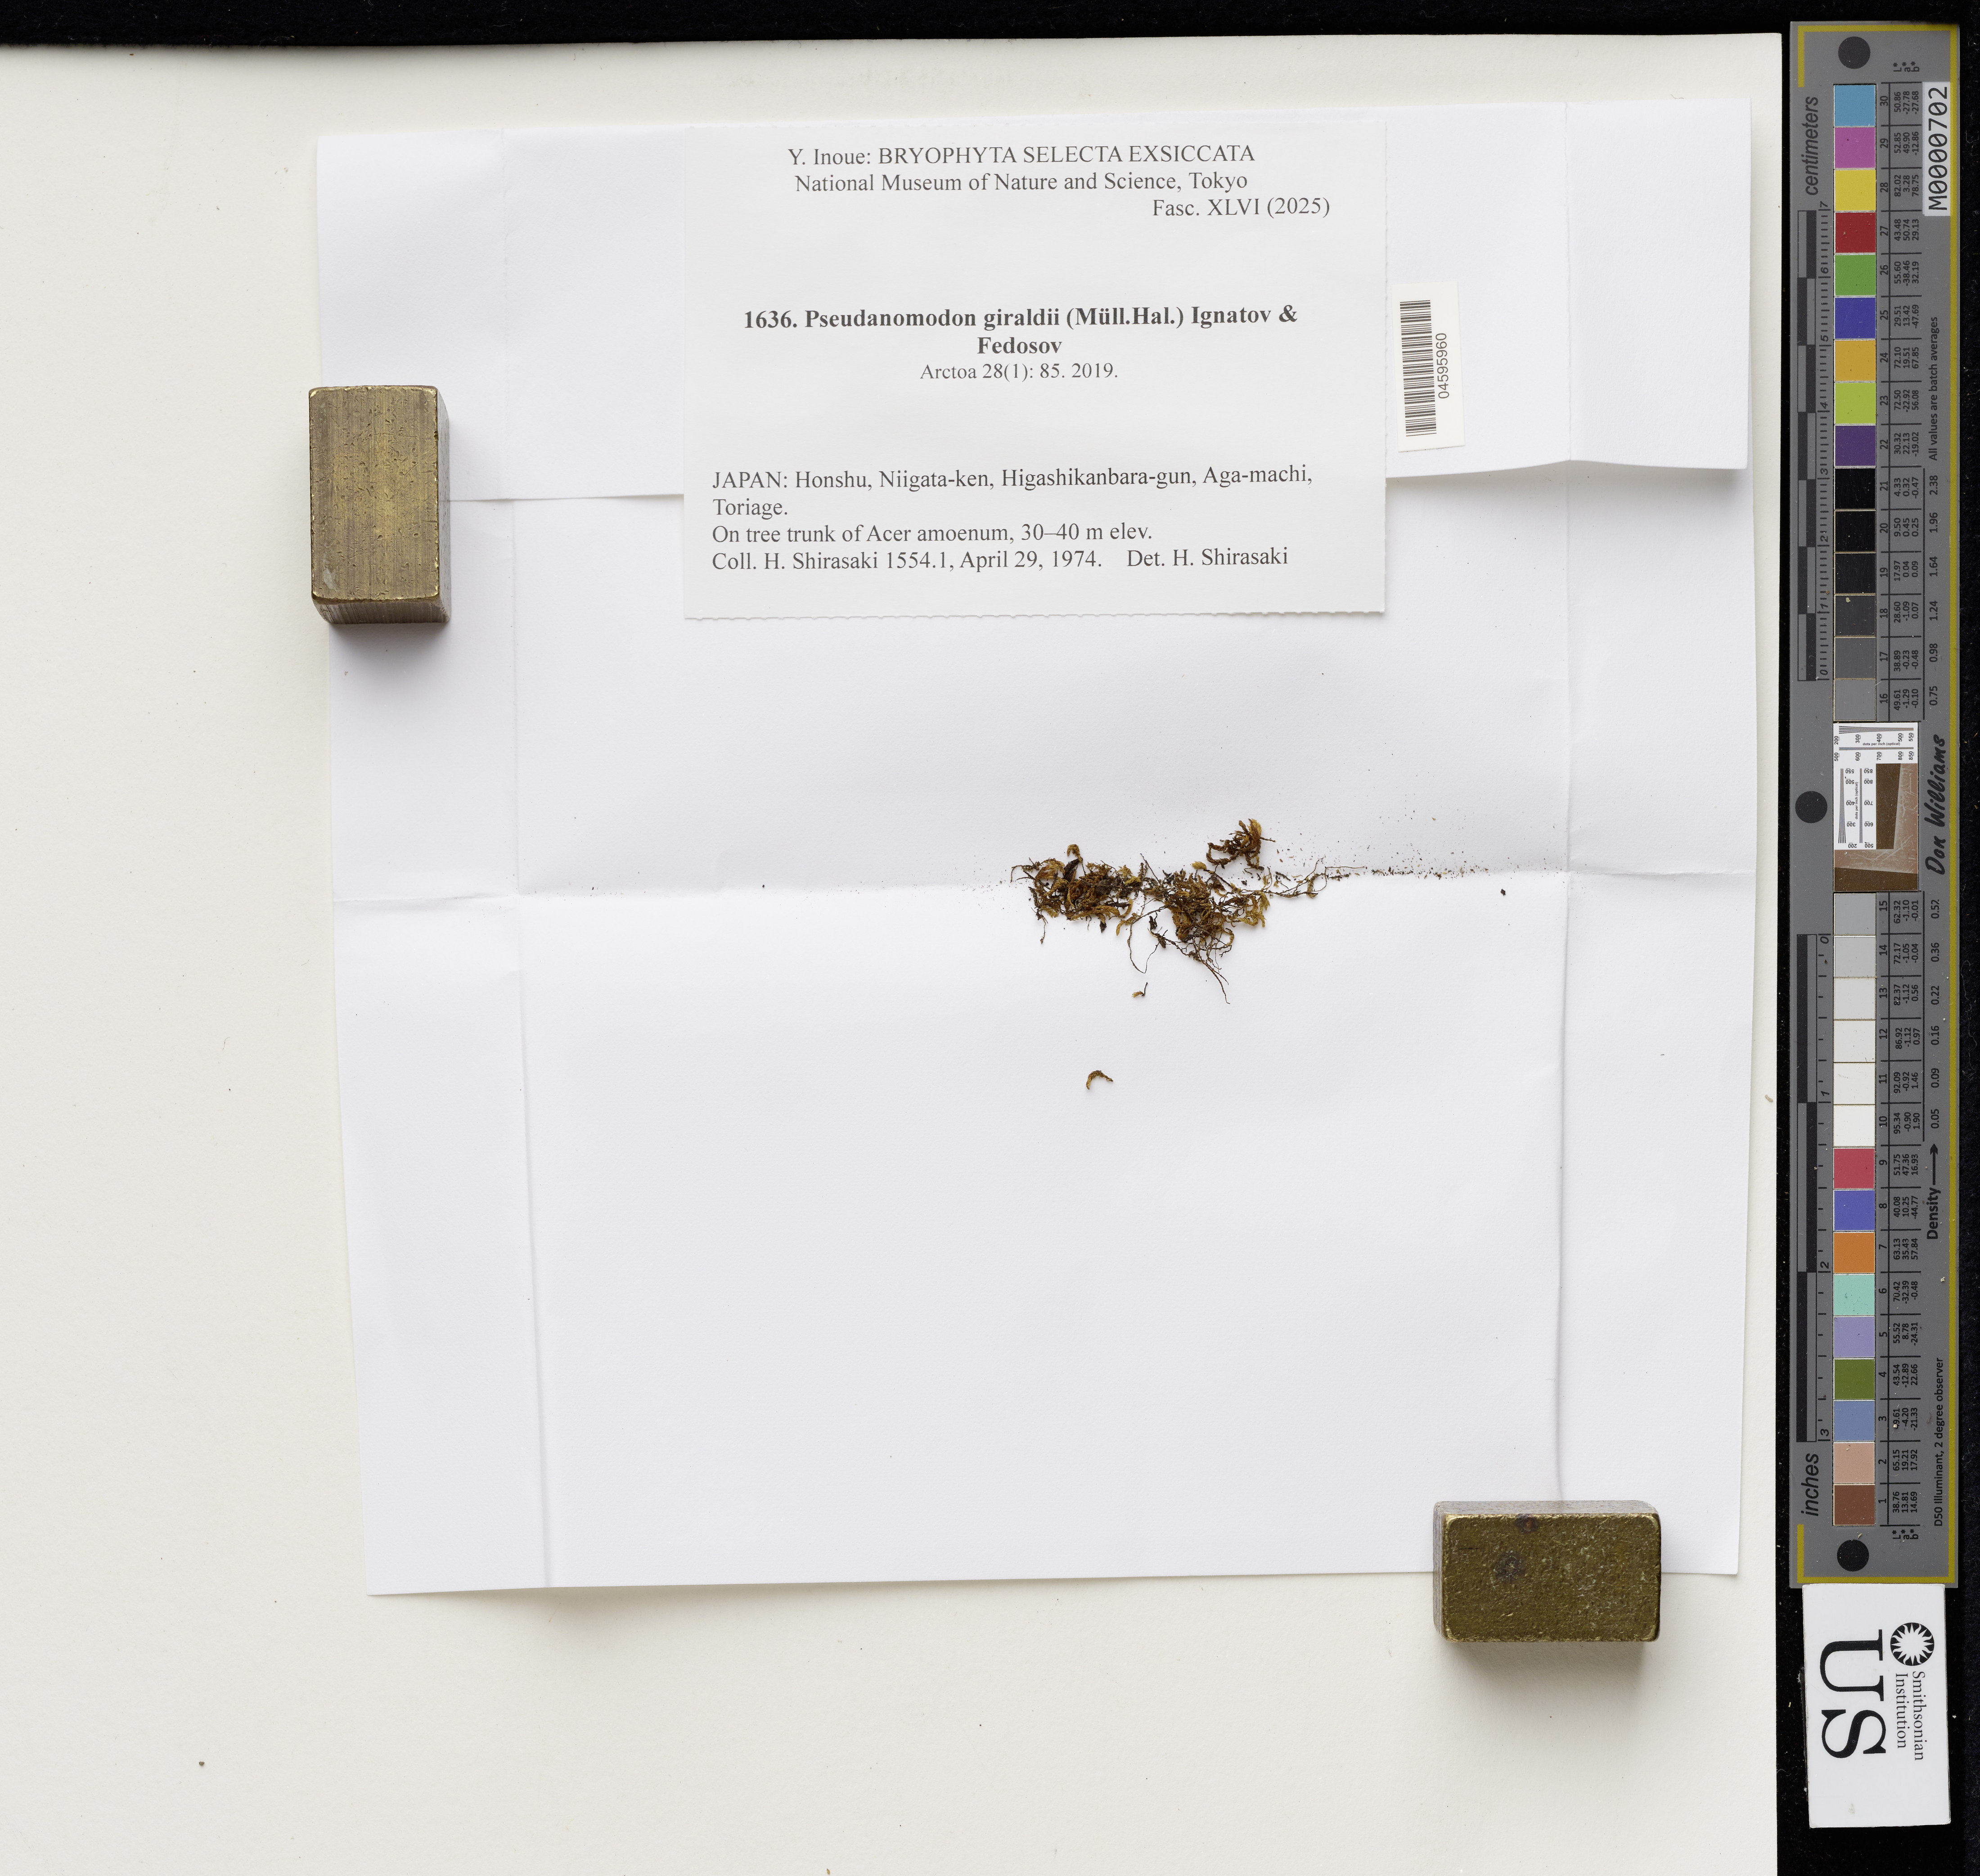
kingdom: Plantae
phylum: Bryophyta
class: Bryopsida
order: Hypnales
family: Neckeraceae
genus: Pseudanomodon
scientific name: Pseudanomodon giraldii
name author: (Müll. Hal.) Ignatov & Fedosov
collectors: H. Shirasaki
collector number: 1554.1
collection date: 1974-04-29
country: Japan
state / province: Niigata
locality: Honshu, Niigata-ken, Higashikanbara-gun, Aga-machi, Toriage.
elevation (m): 30